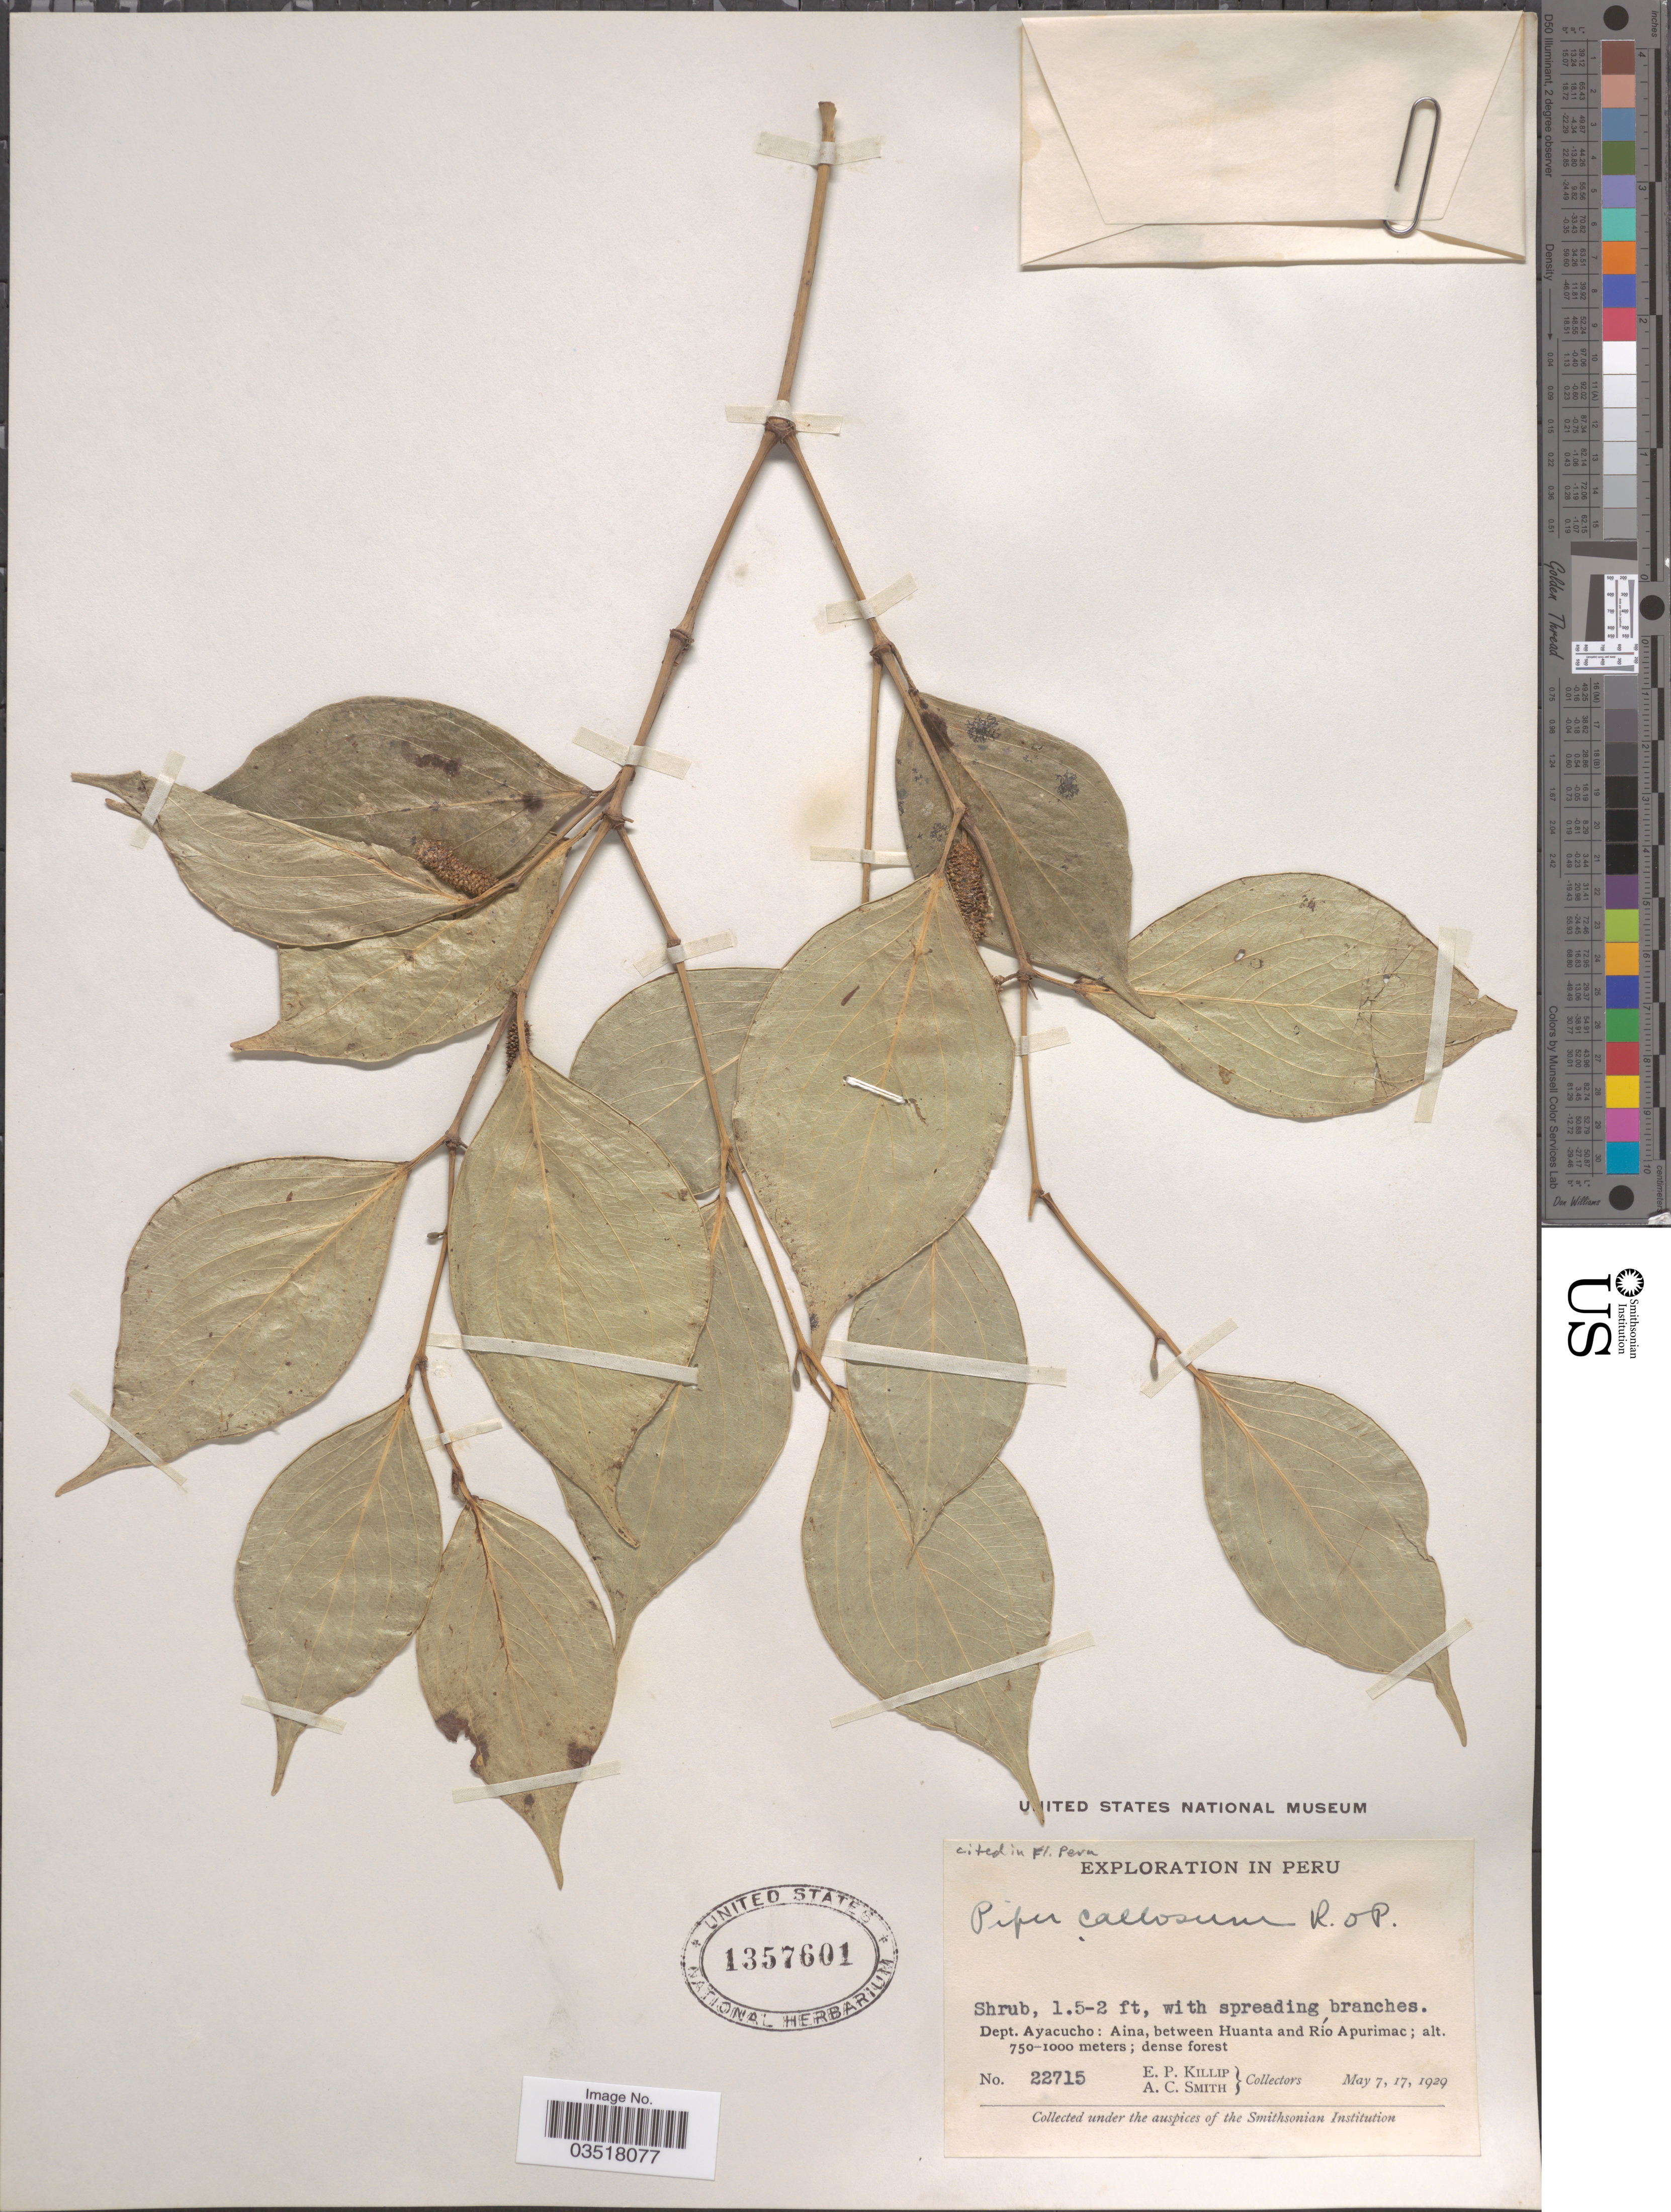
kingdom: Plantae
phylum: Tracheophyta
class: Magnoliopsida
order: Piperales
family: Piperaceae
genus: Piper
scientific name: Piper callosum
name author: Ruiz & Pav.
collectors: E. P. Killip & A. C. Smith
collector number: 22715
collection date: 1929-05-07/1929-05-17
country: Peru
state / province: Ayacucho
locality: Dept. Ayacucho: Aina, between Huanta and Río Apurimac.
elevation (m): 750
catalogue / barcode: US 1357601